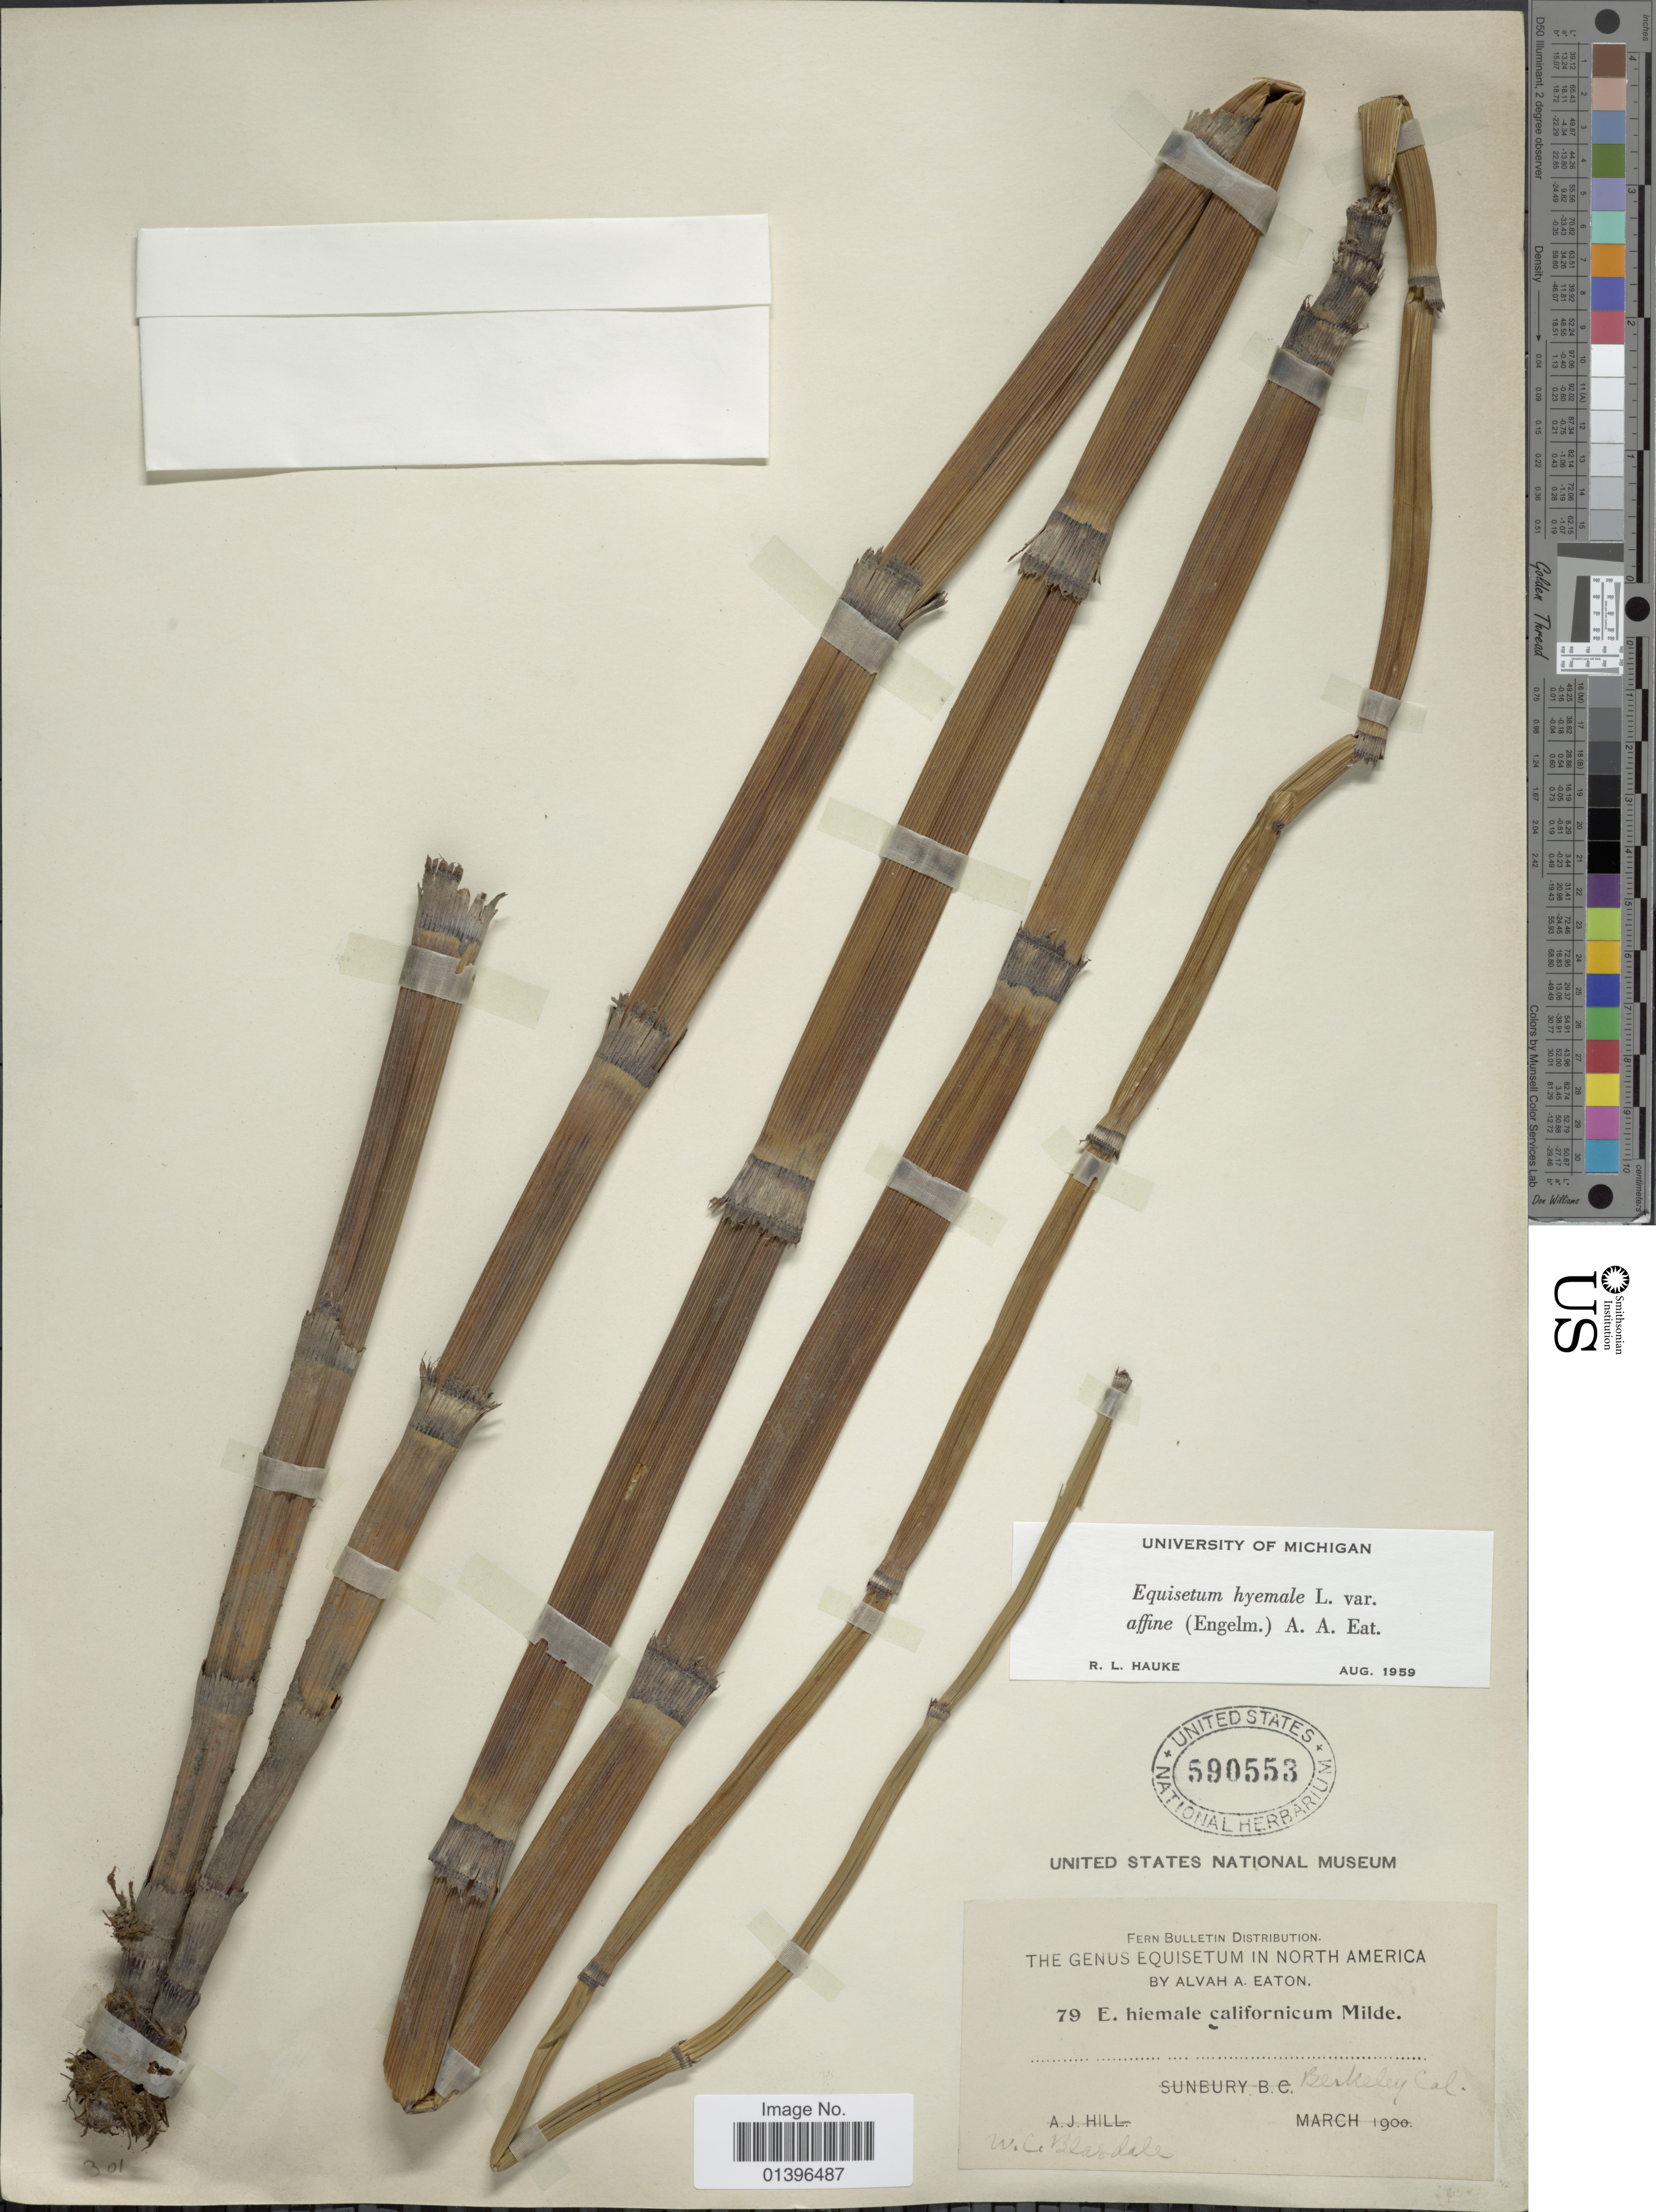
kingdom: Plantae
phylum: Tracheophyta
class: Polypodiopsida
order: Equisetales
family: Equisetaceae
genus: Equisetum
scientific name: Equisetum hyemale var. affine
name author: (Engelm.) A.A. Eaton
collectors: W. Blasdale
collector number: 79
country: United States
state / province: California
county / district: Alameda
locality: Berkeley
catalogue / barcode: US 590553